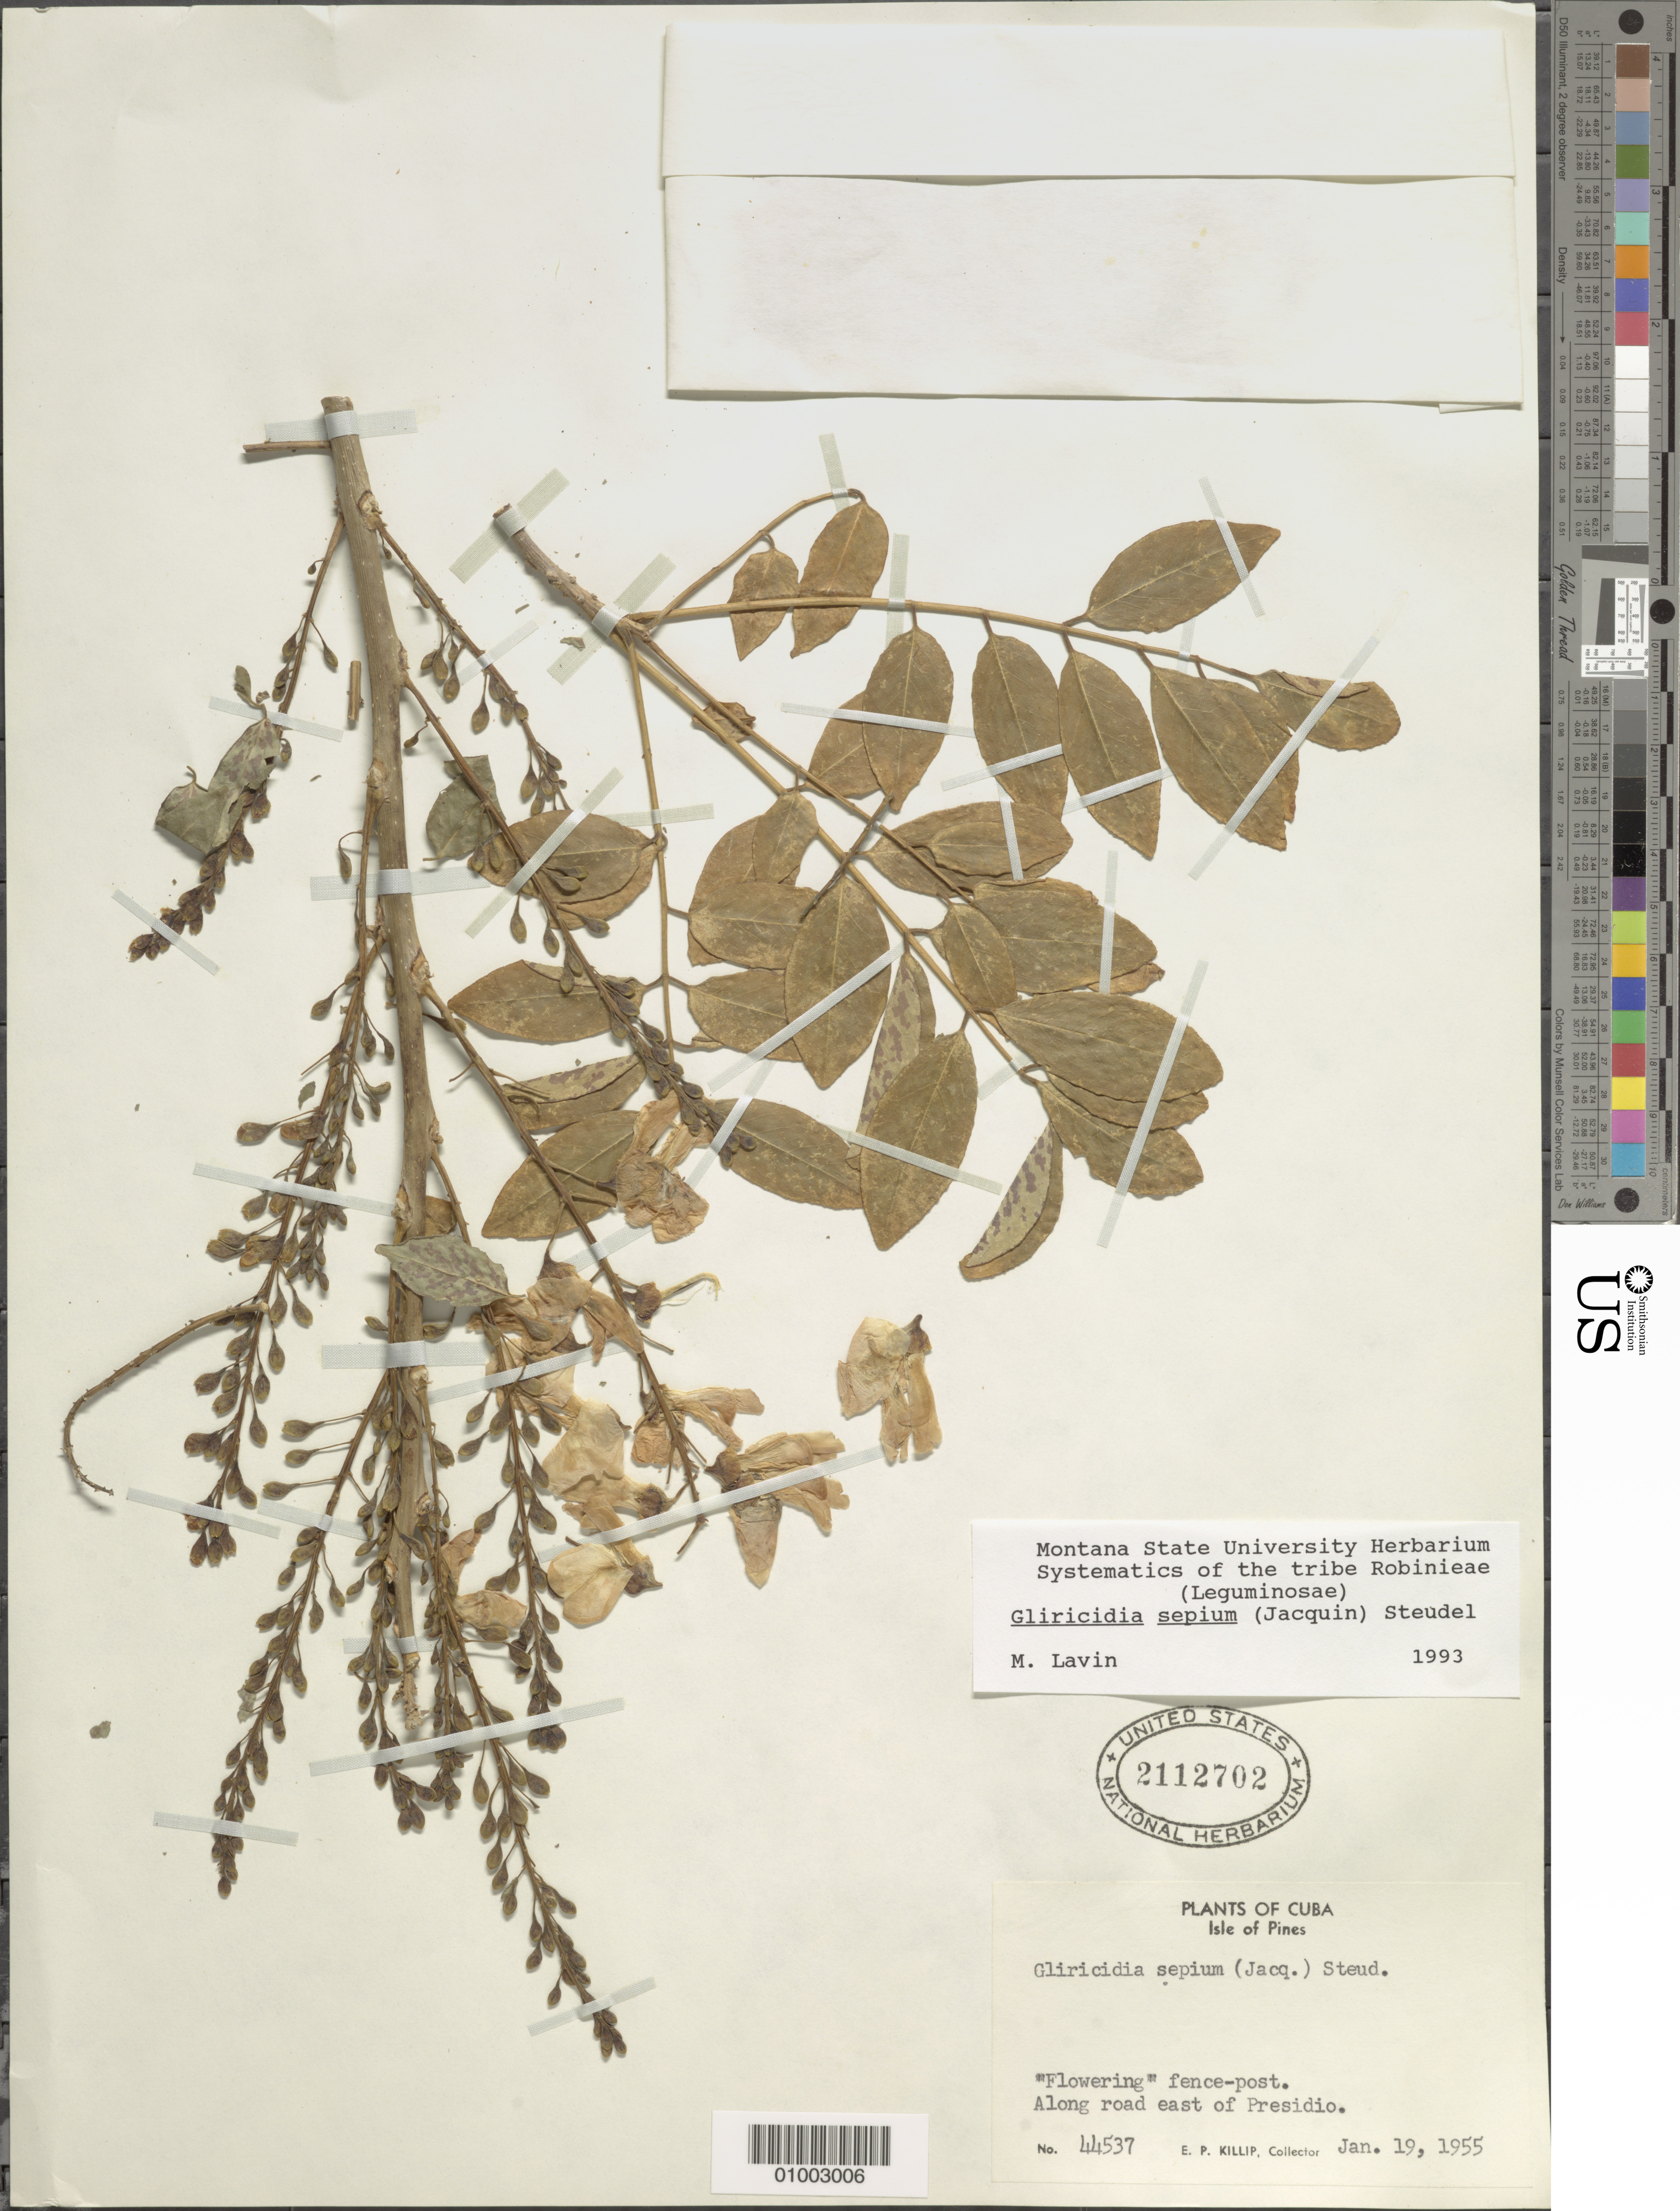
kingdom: Plantae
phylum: Tracheophyta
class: Magnoliopsida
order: Fabales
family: Fabaceae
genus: Gliricidia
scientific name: Gliricidia sepium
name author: (Jacq.) Kunth ex Walp.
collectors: E. P. Killip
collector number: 44537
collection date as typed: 19 Jan 1955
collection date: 1955-01-19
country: Cuba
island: Isla de la Juventud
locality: Along road east of Presidio, Isle of Pines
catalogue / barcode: US 2112702